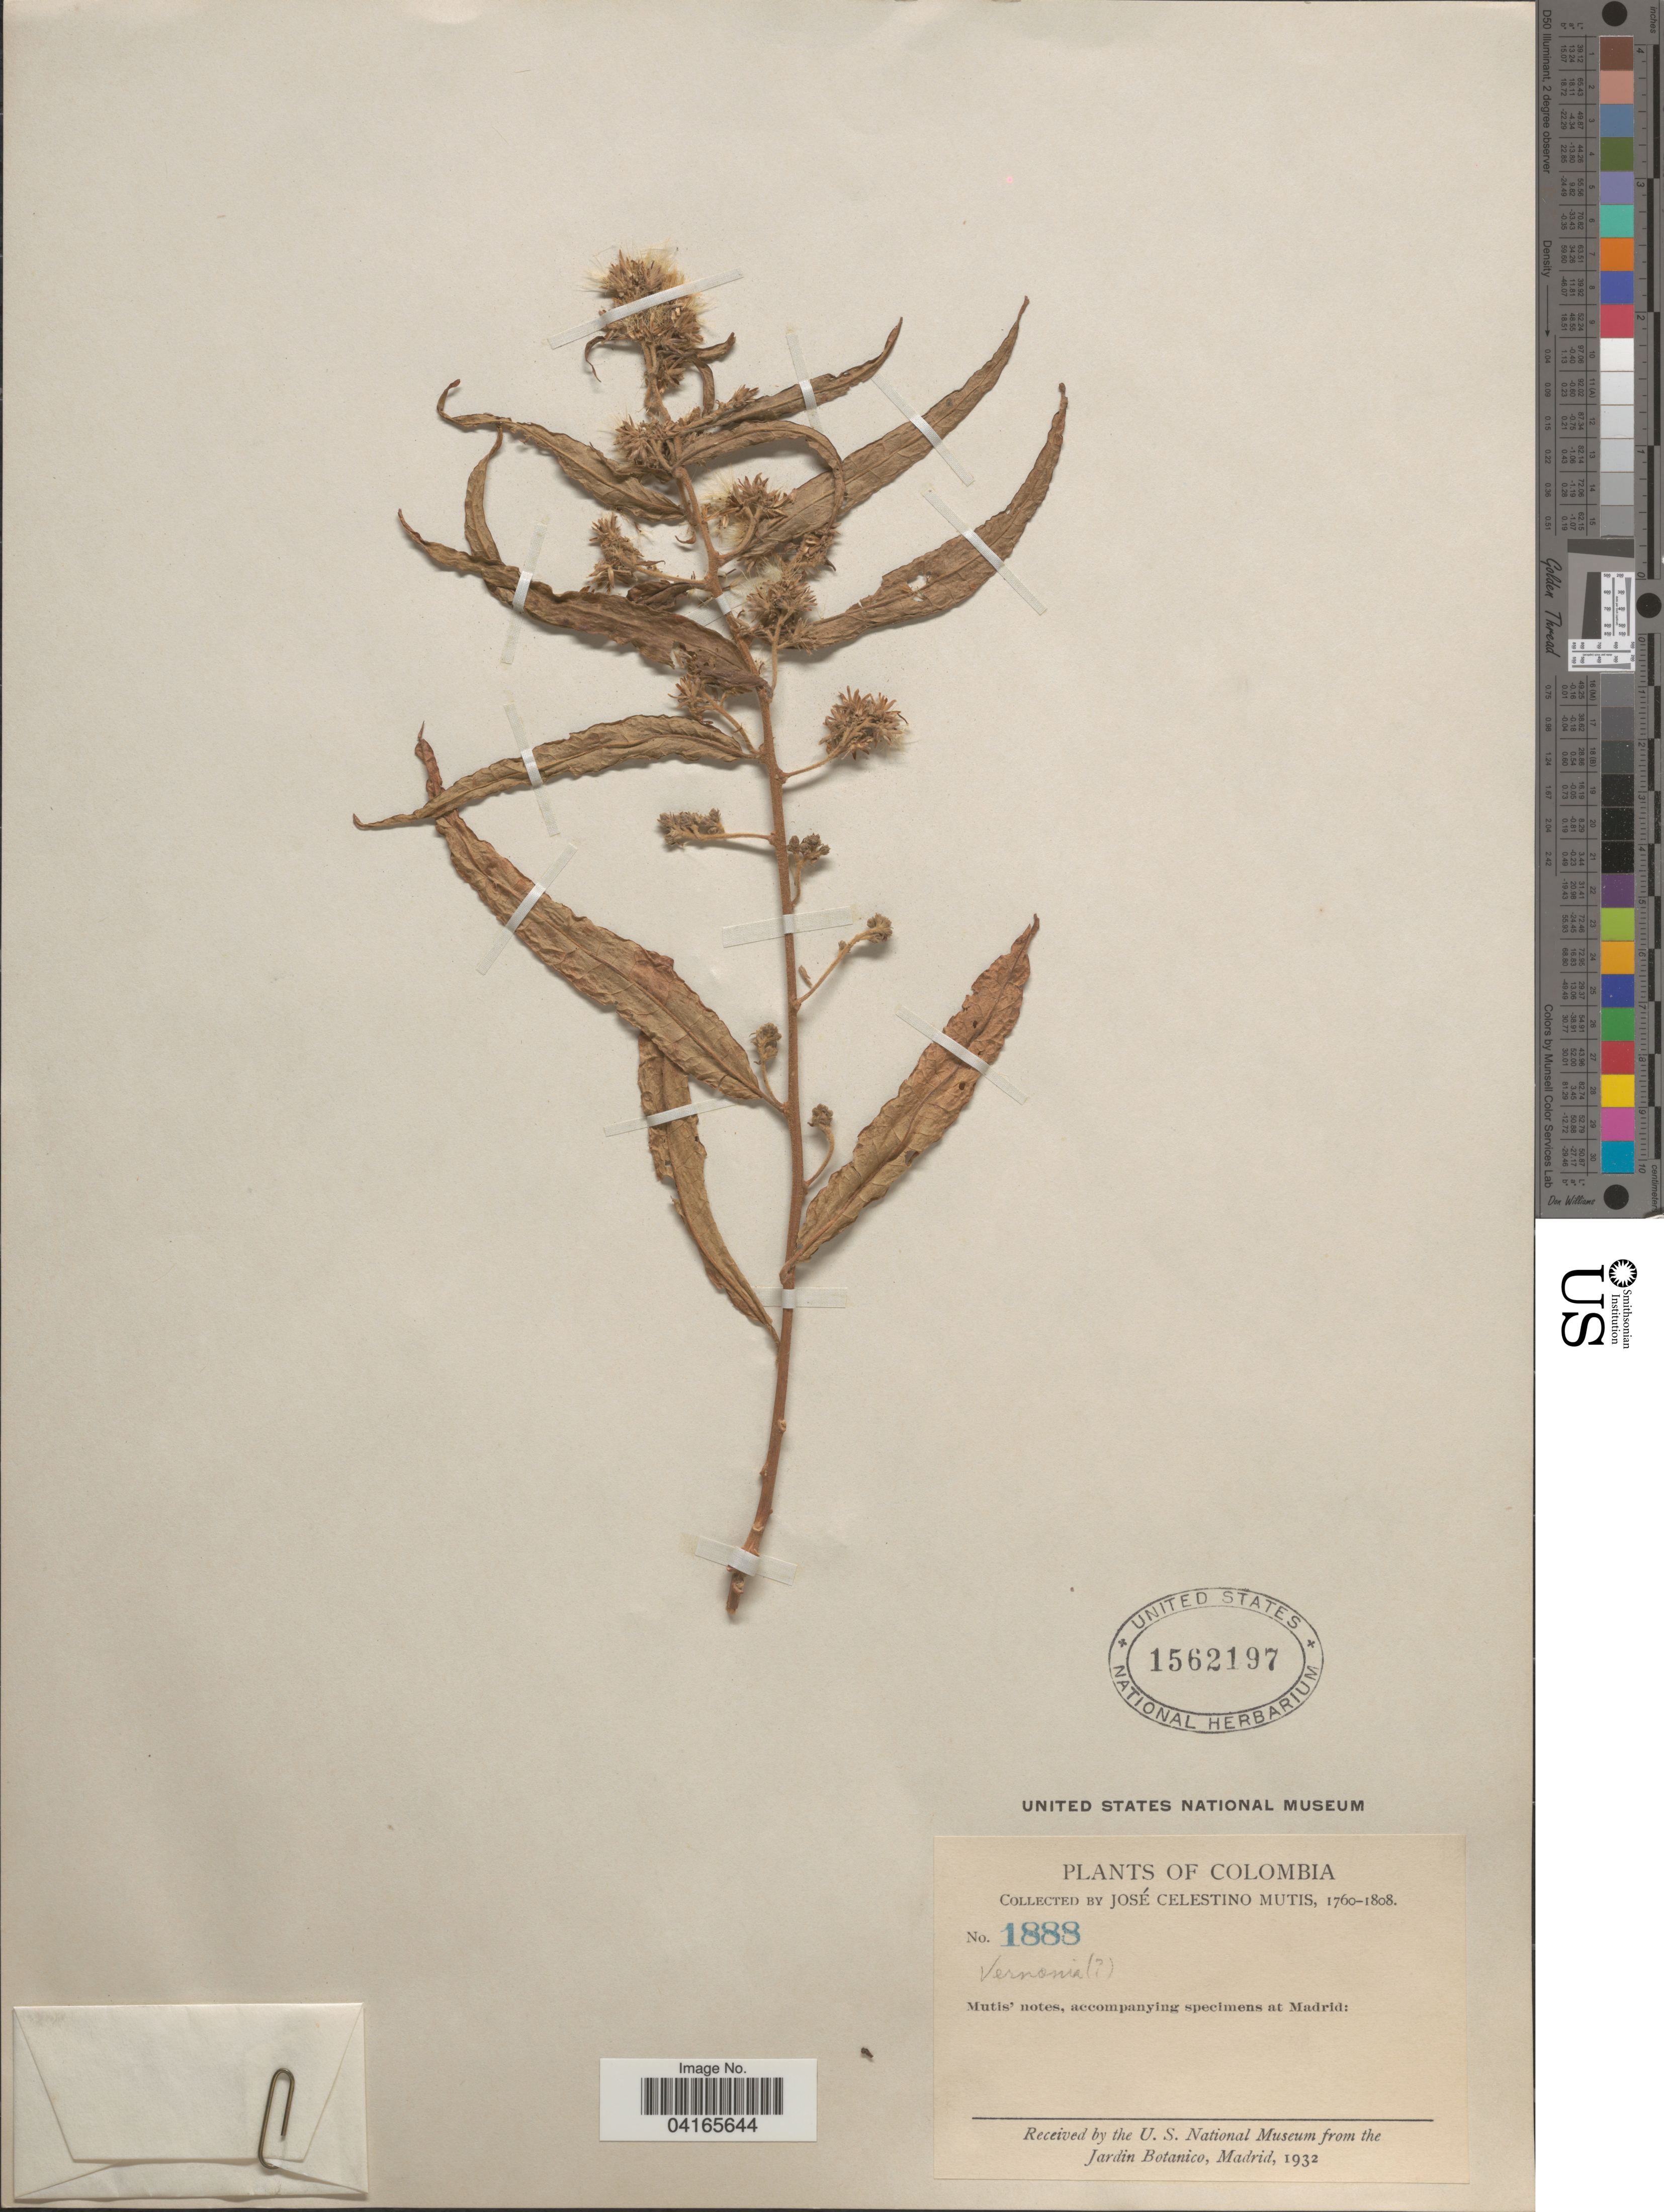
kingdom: Plantae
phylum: Tracheophyta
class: Magnoliopsida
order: Asterales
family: Asteraceae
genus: Vernonanthura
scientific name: Vernonanthura sp.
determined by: Ávila C., Fabio Andrés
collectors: J. C. B. Mutis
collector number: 1888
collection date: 1760/1808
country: Colombia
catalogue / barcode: US 1562197